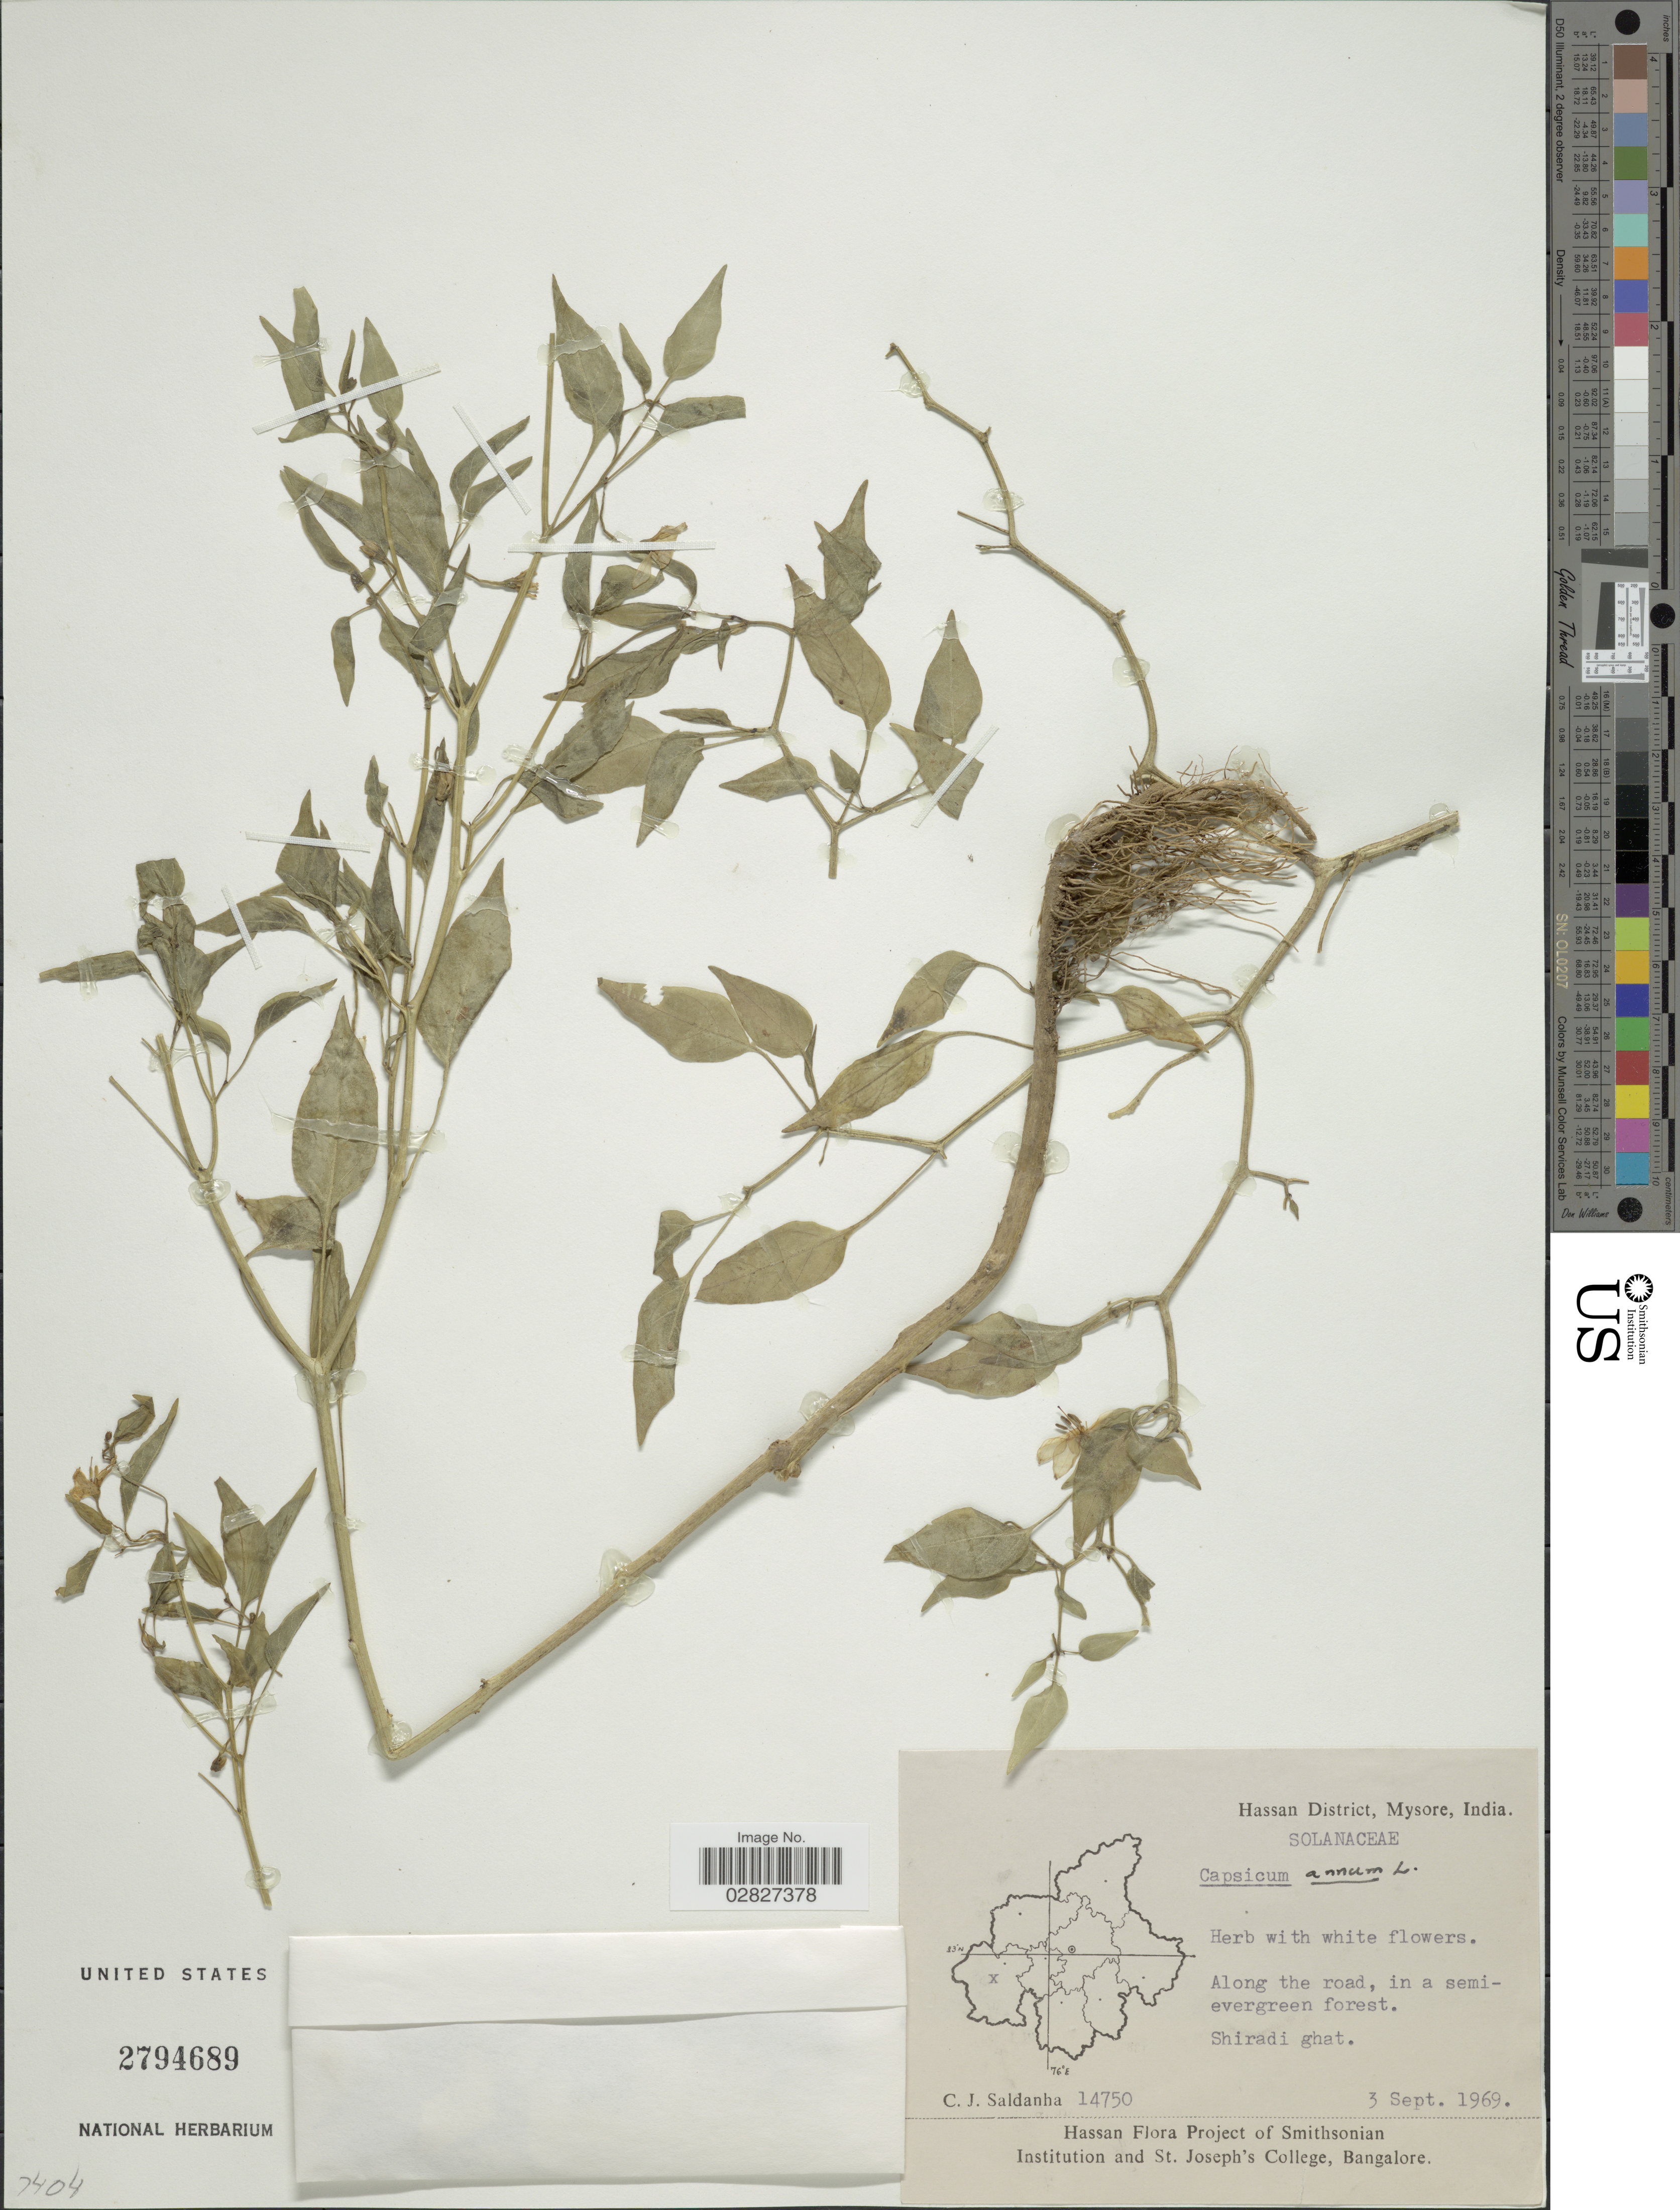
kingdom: Plantae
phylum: Tracheophyta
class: Magnoliopsida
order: Solanales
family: Solanaceae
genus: Capsicum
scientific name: Capsicum annuum 'Habanero'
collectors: C. J. Saldanha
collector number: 14750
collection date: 1969-09-03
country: India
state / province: Karnataka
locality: Hassan District, Mysore. Shiradi ghat.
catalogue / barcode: US 2794689